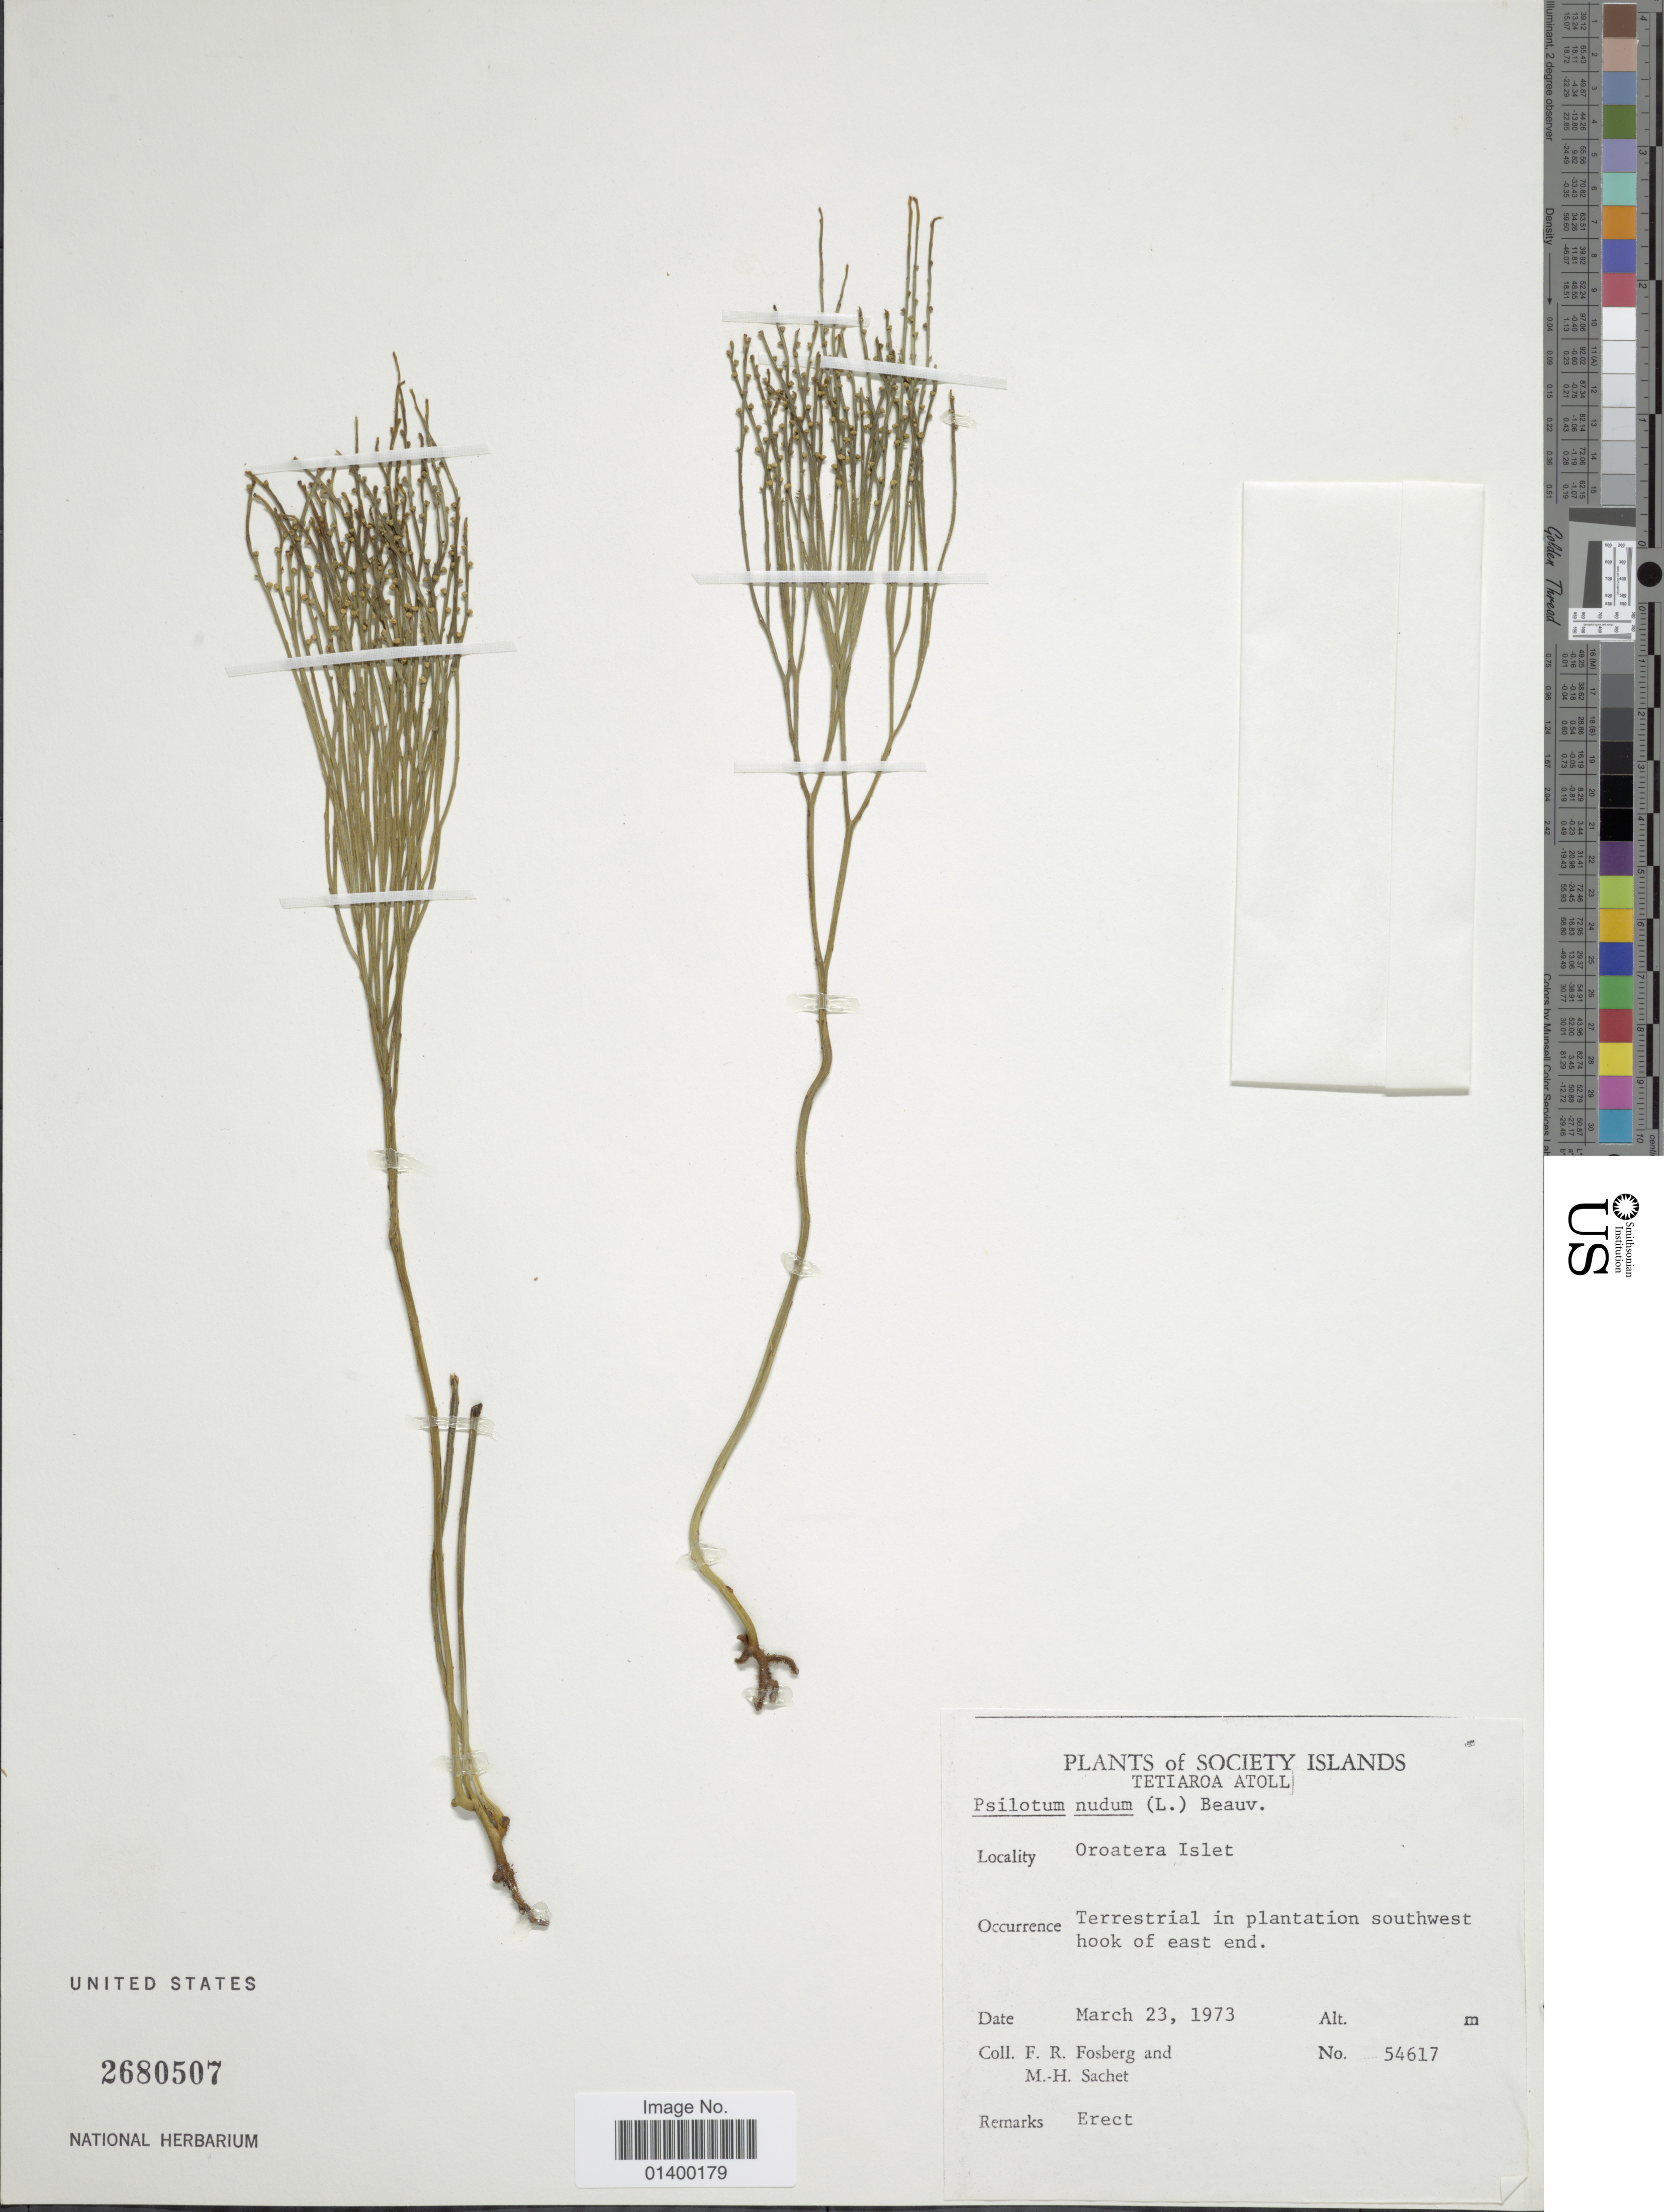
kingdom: Plantae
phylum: Tracheophyta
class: Polypodiopsida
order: Psilotales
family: Psilotaceae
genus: Psilotum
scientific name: Psilotum nudum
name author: (L.) P. Beauv.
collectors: F. R. Fosberg & M.-H. Sachet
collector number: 54617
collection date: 1973-03-23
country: French Polynesia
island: Tetiaroa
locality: Society Islands, Tetiaroa Atoll, Oroatera Islet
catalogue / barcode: US 2680507